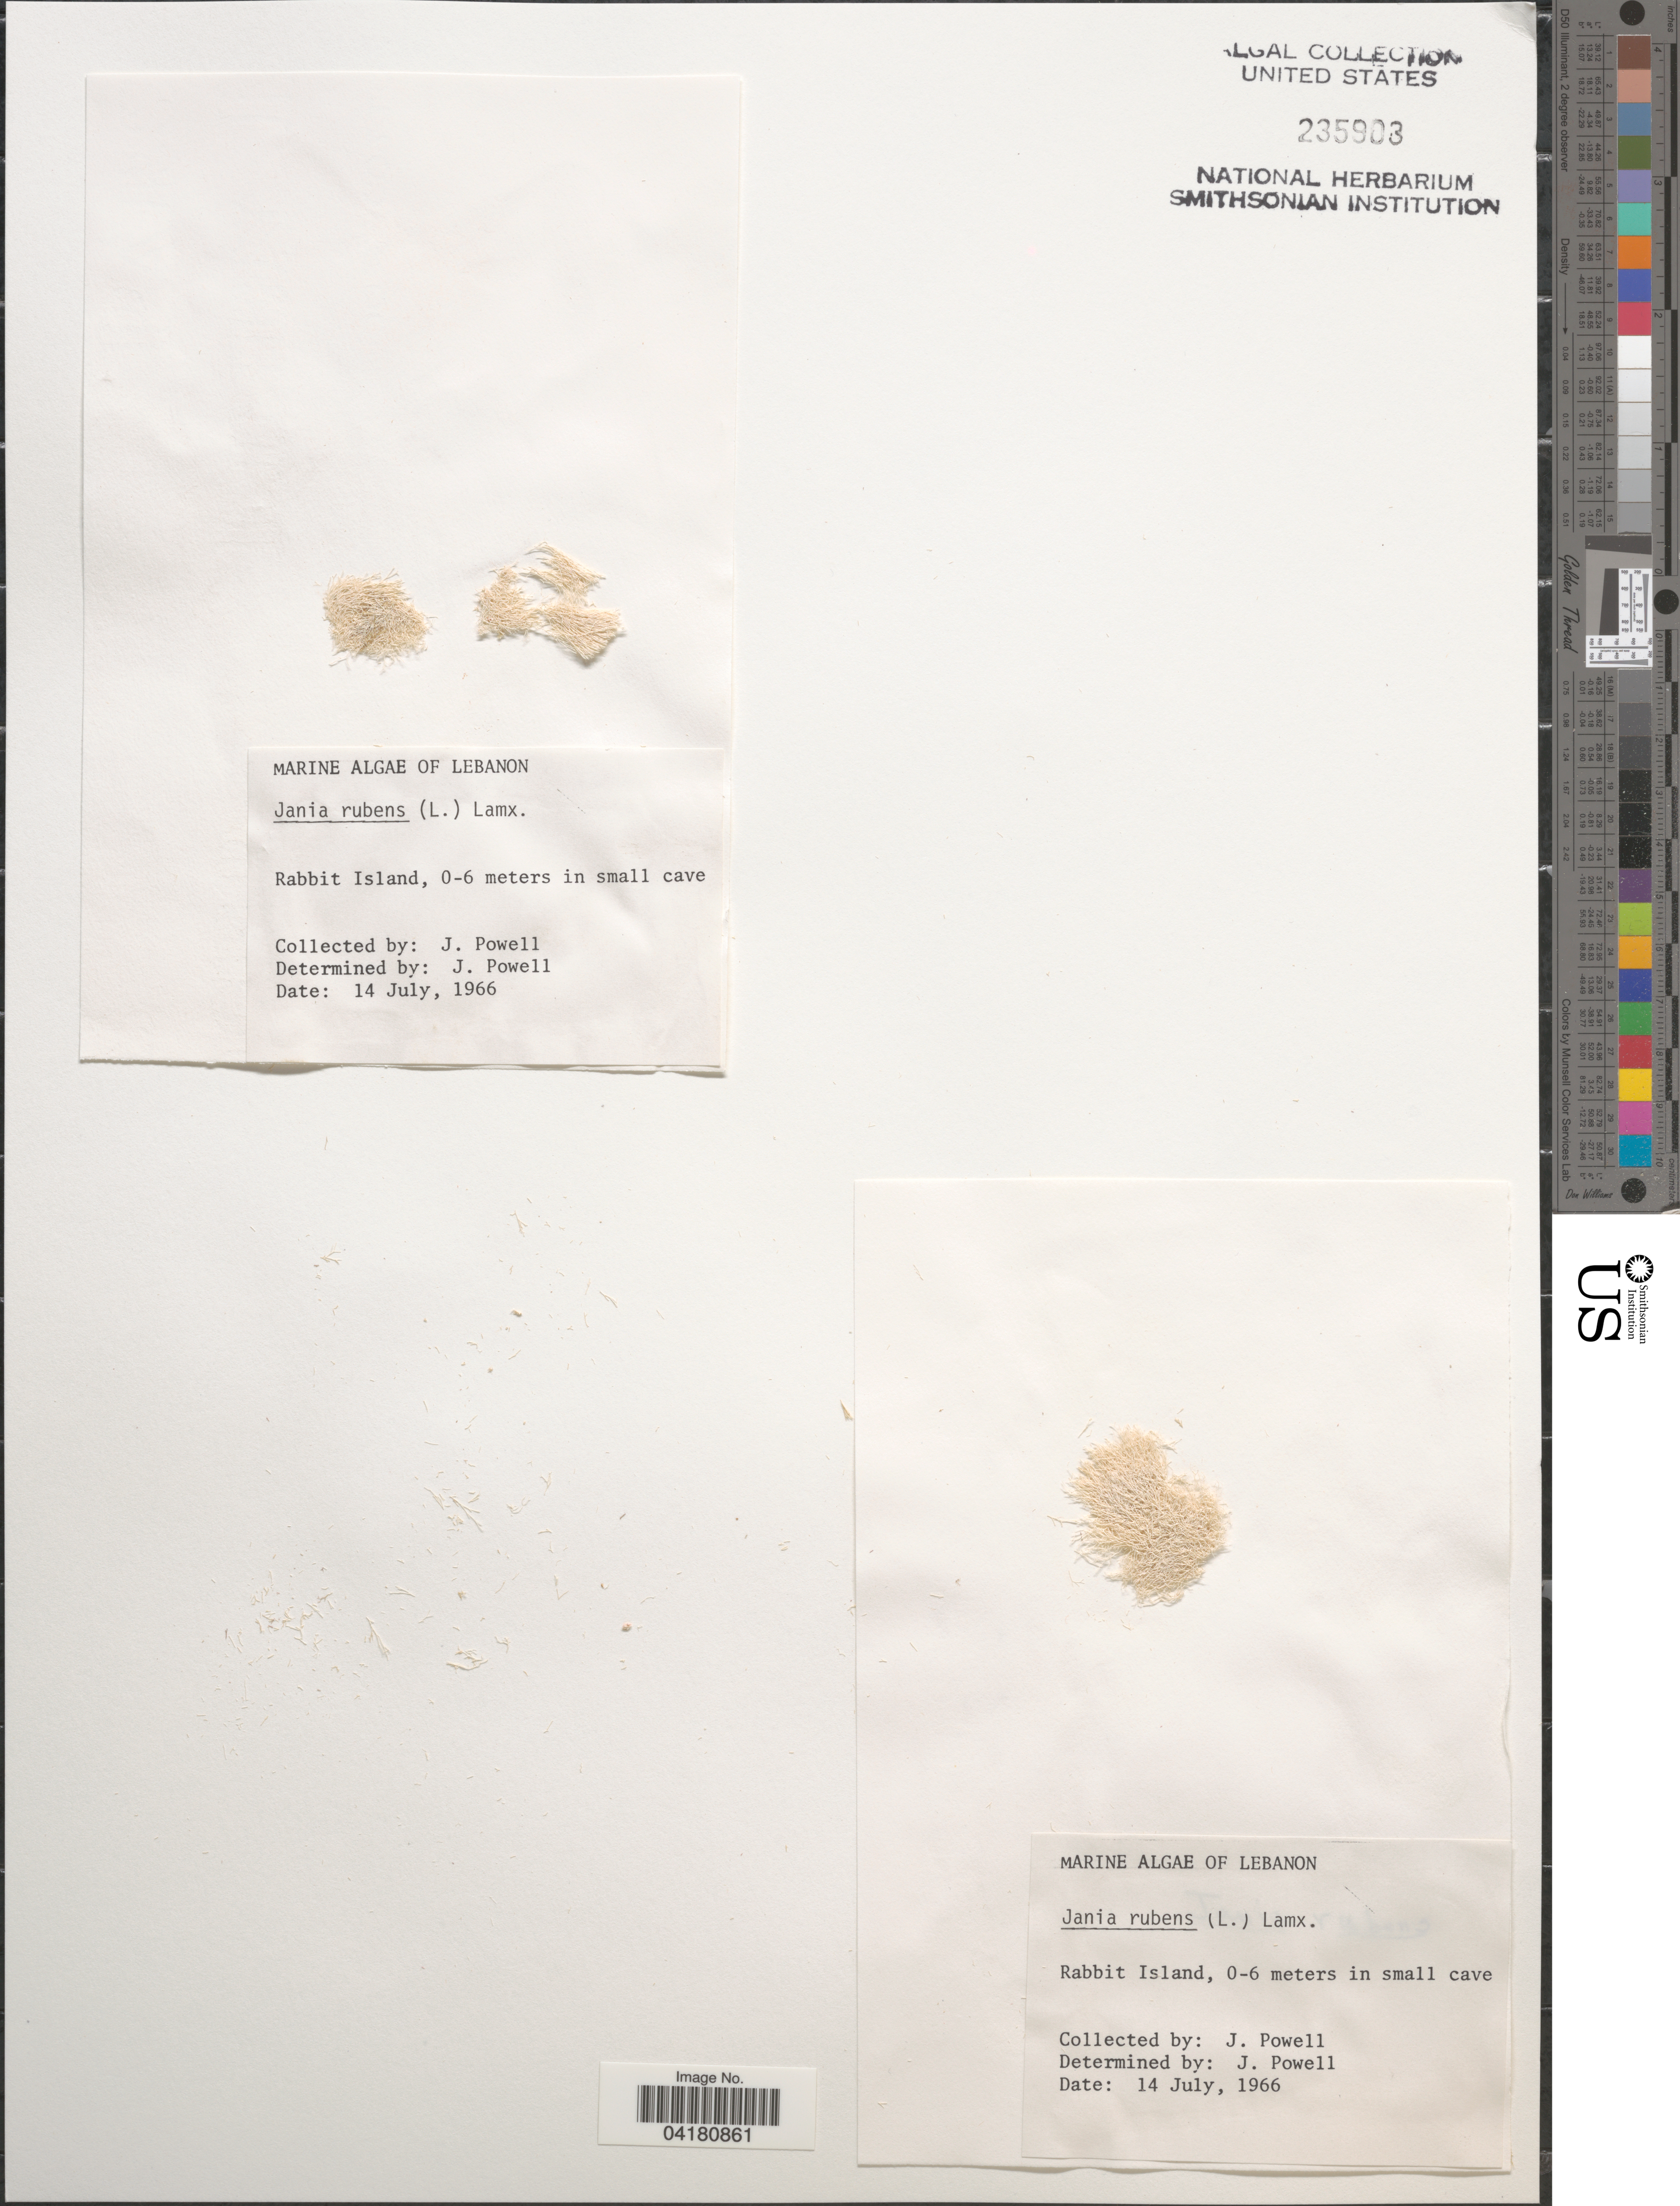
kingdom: Plantae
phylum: Rhodophyta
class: Florideophyceae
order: Corallinales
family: Corallinaceae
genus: Jania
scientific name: Jania rubens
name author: (L.) J.V.Lamouroux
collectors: J. Powell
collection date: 1966-07-14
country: Lebanon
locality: Rabbit Island, 0-6 meters in small cave.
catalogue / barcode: US 235903